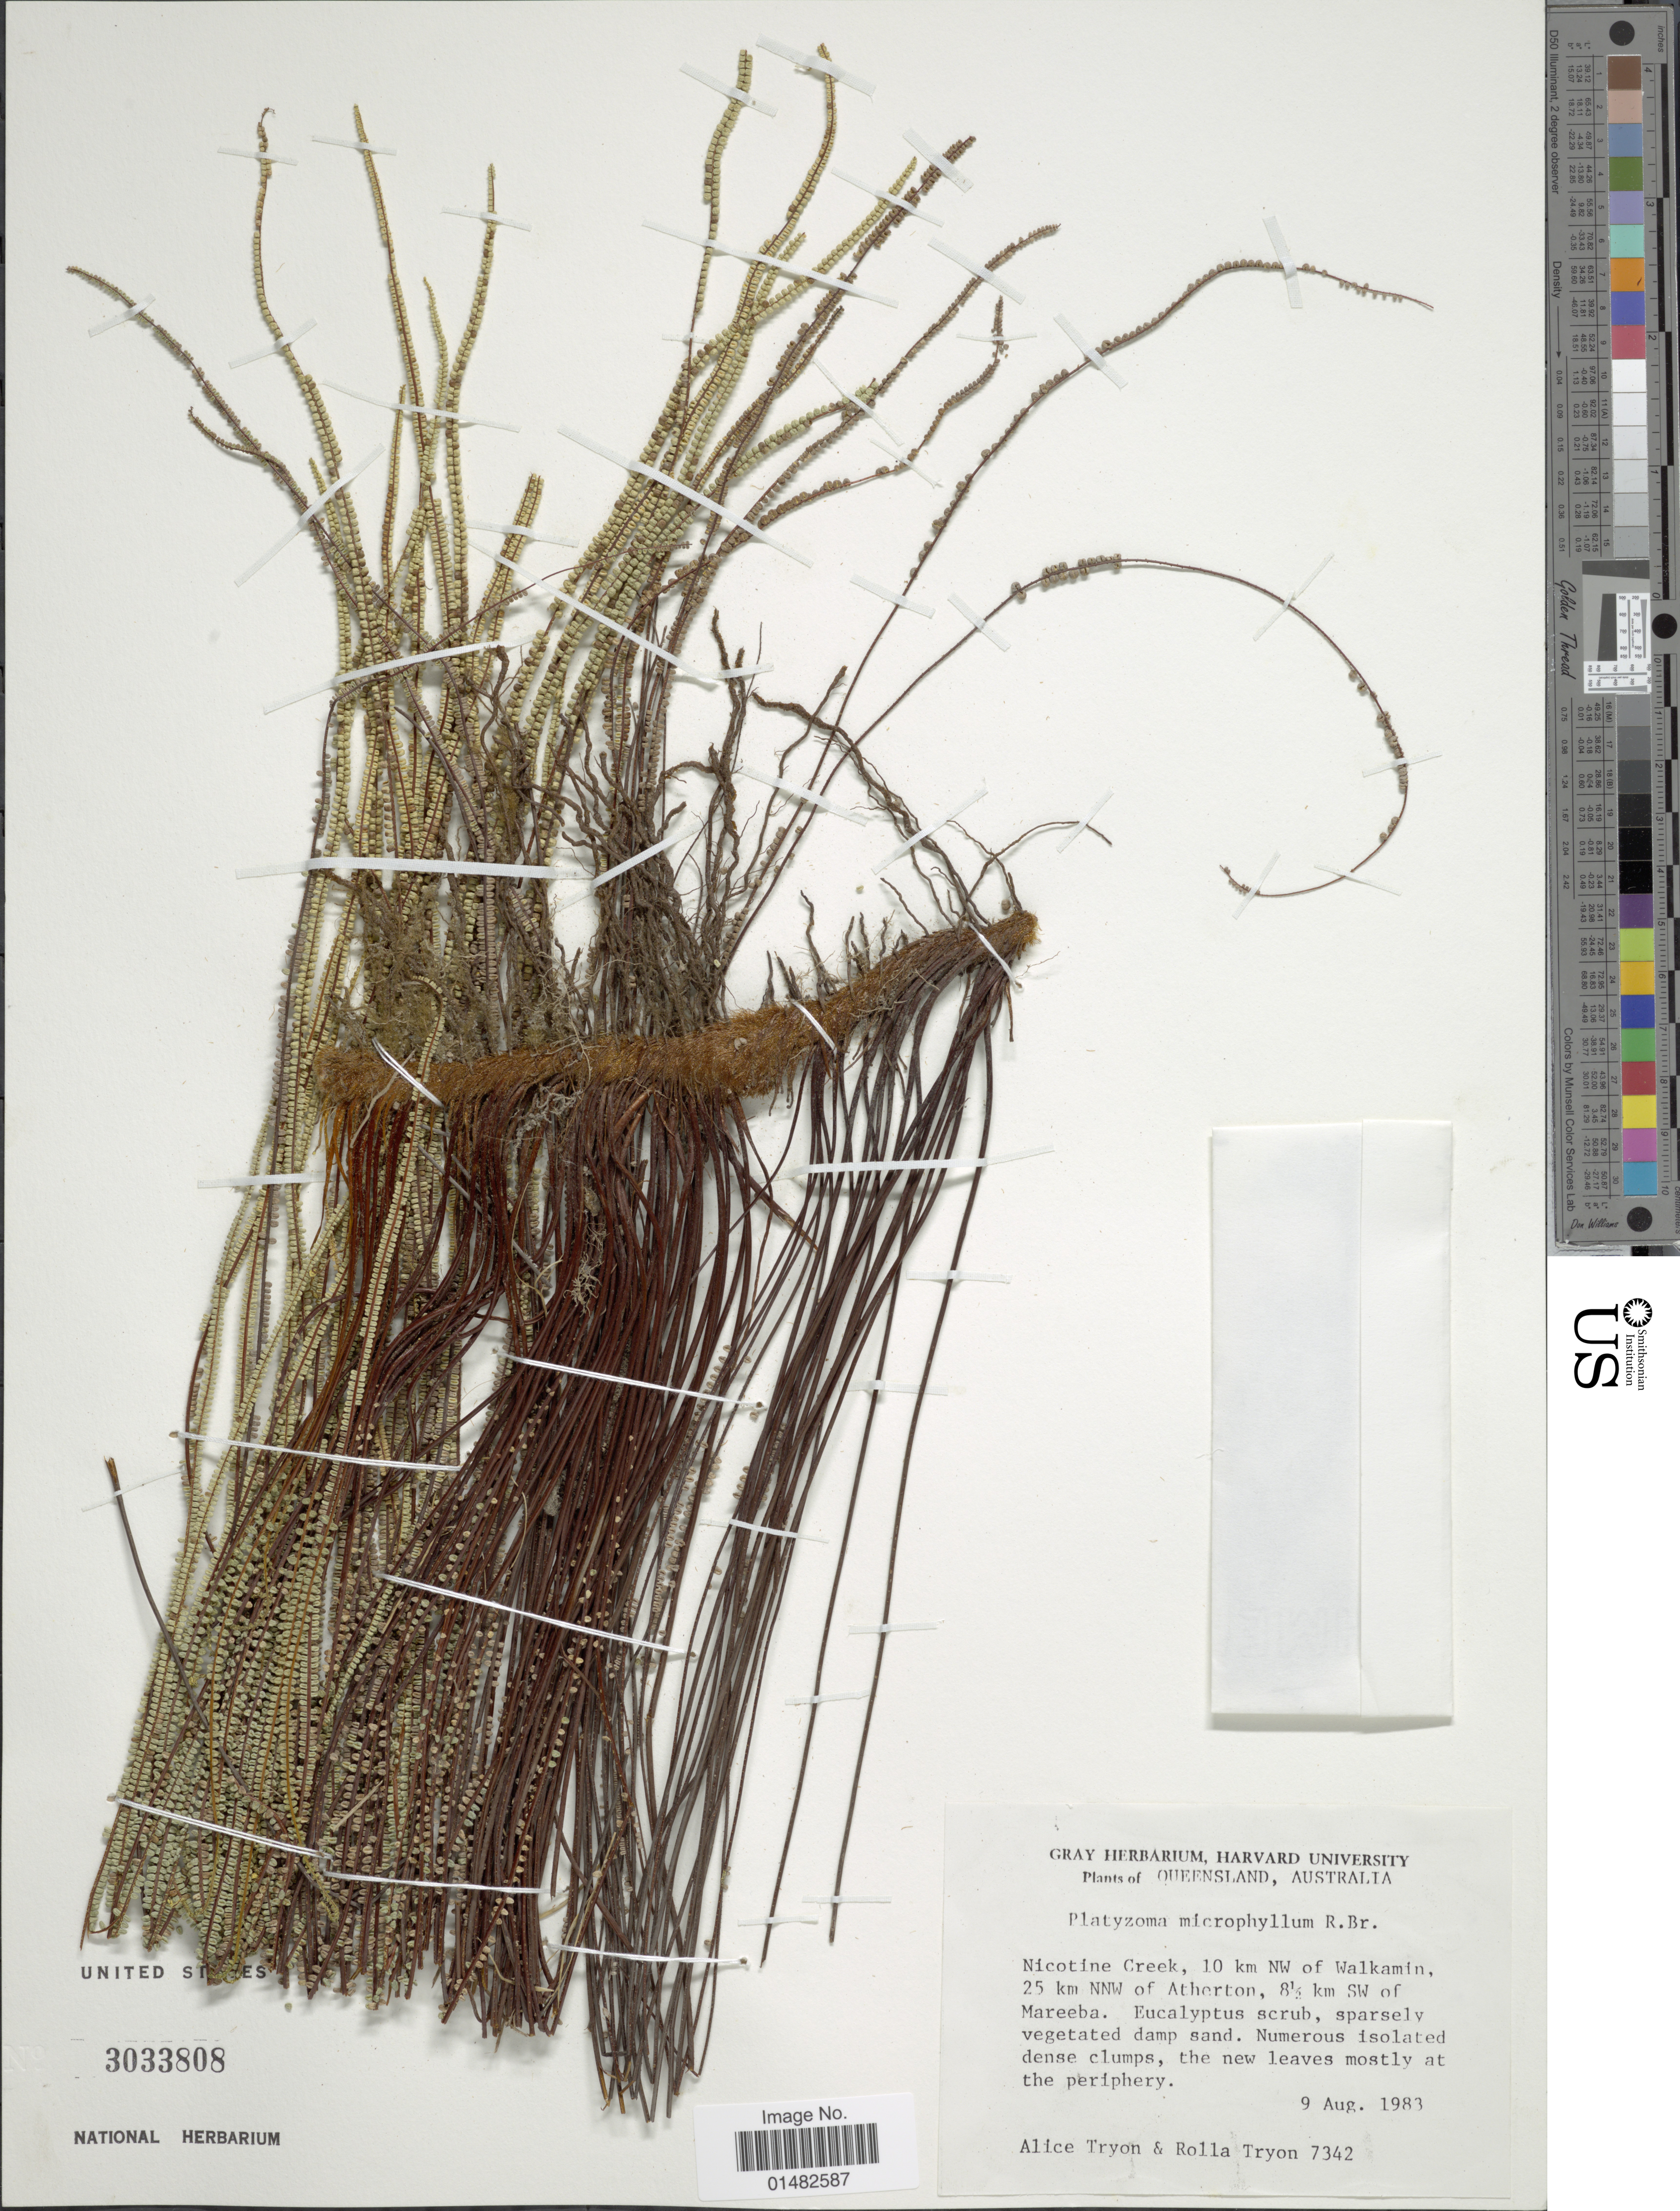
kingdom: Plantae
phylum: Tracheophyta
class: Polypodiopsida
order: Polypodiales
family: Pteridaceae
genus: Pteris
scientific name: Pteris platyzomopsis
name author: Christenh. & H. Schneid.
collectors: A. F. Tryon & R. M. Tryon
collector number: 7342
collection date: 1983-08-09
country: Australia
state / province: Queensland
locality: Queensland, Australia, Nicotine Creek, 10 km NW of Walkamin, 25 km NNW of Atherton, 8 1/2 km SW of Mareeba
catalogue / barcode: US 3033808